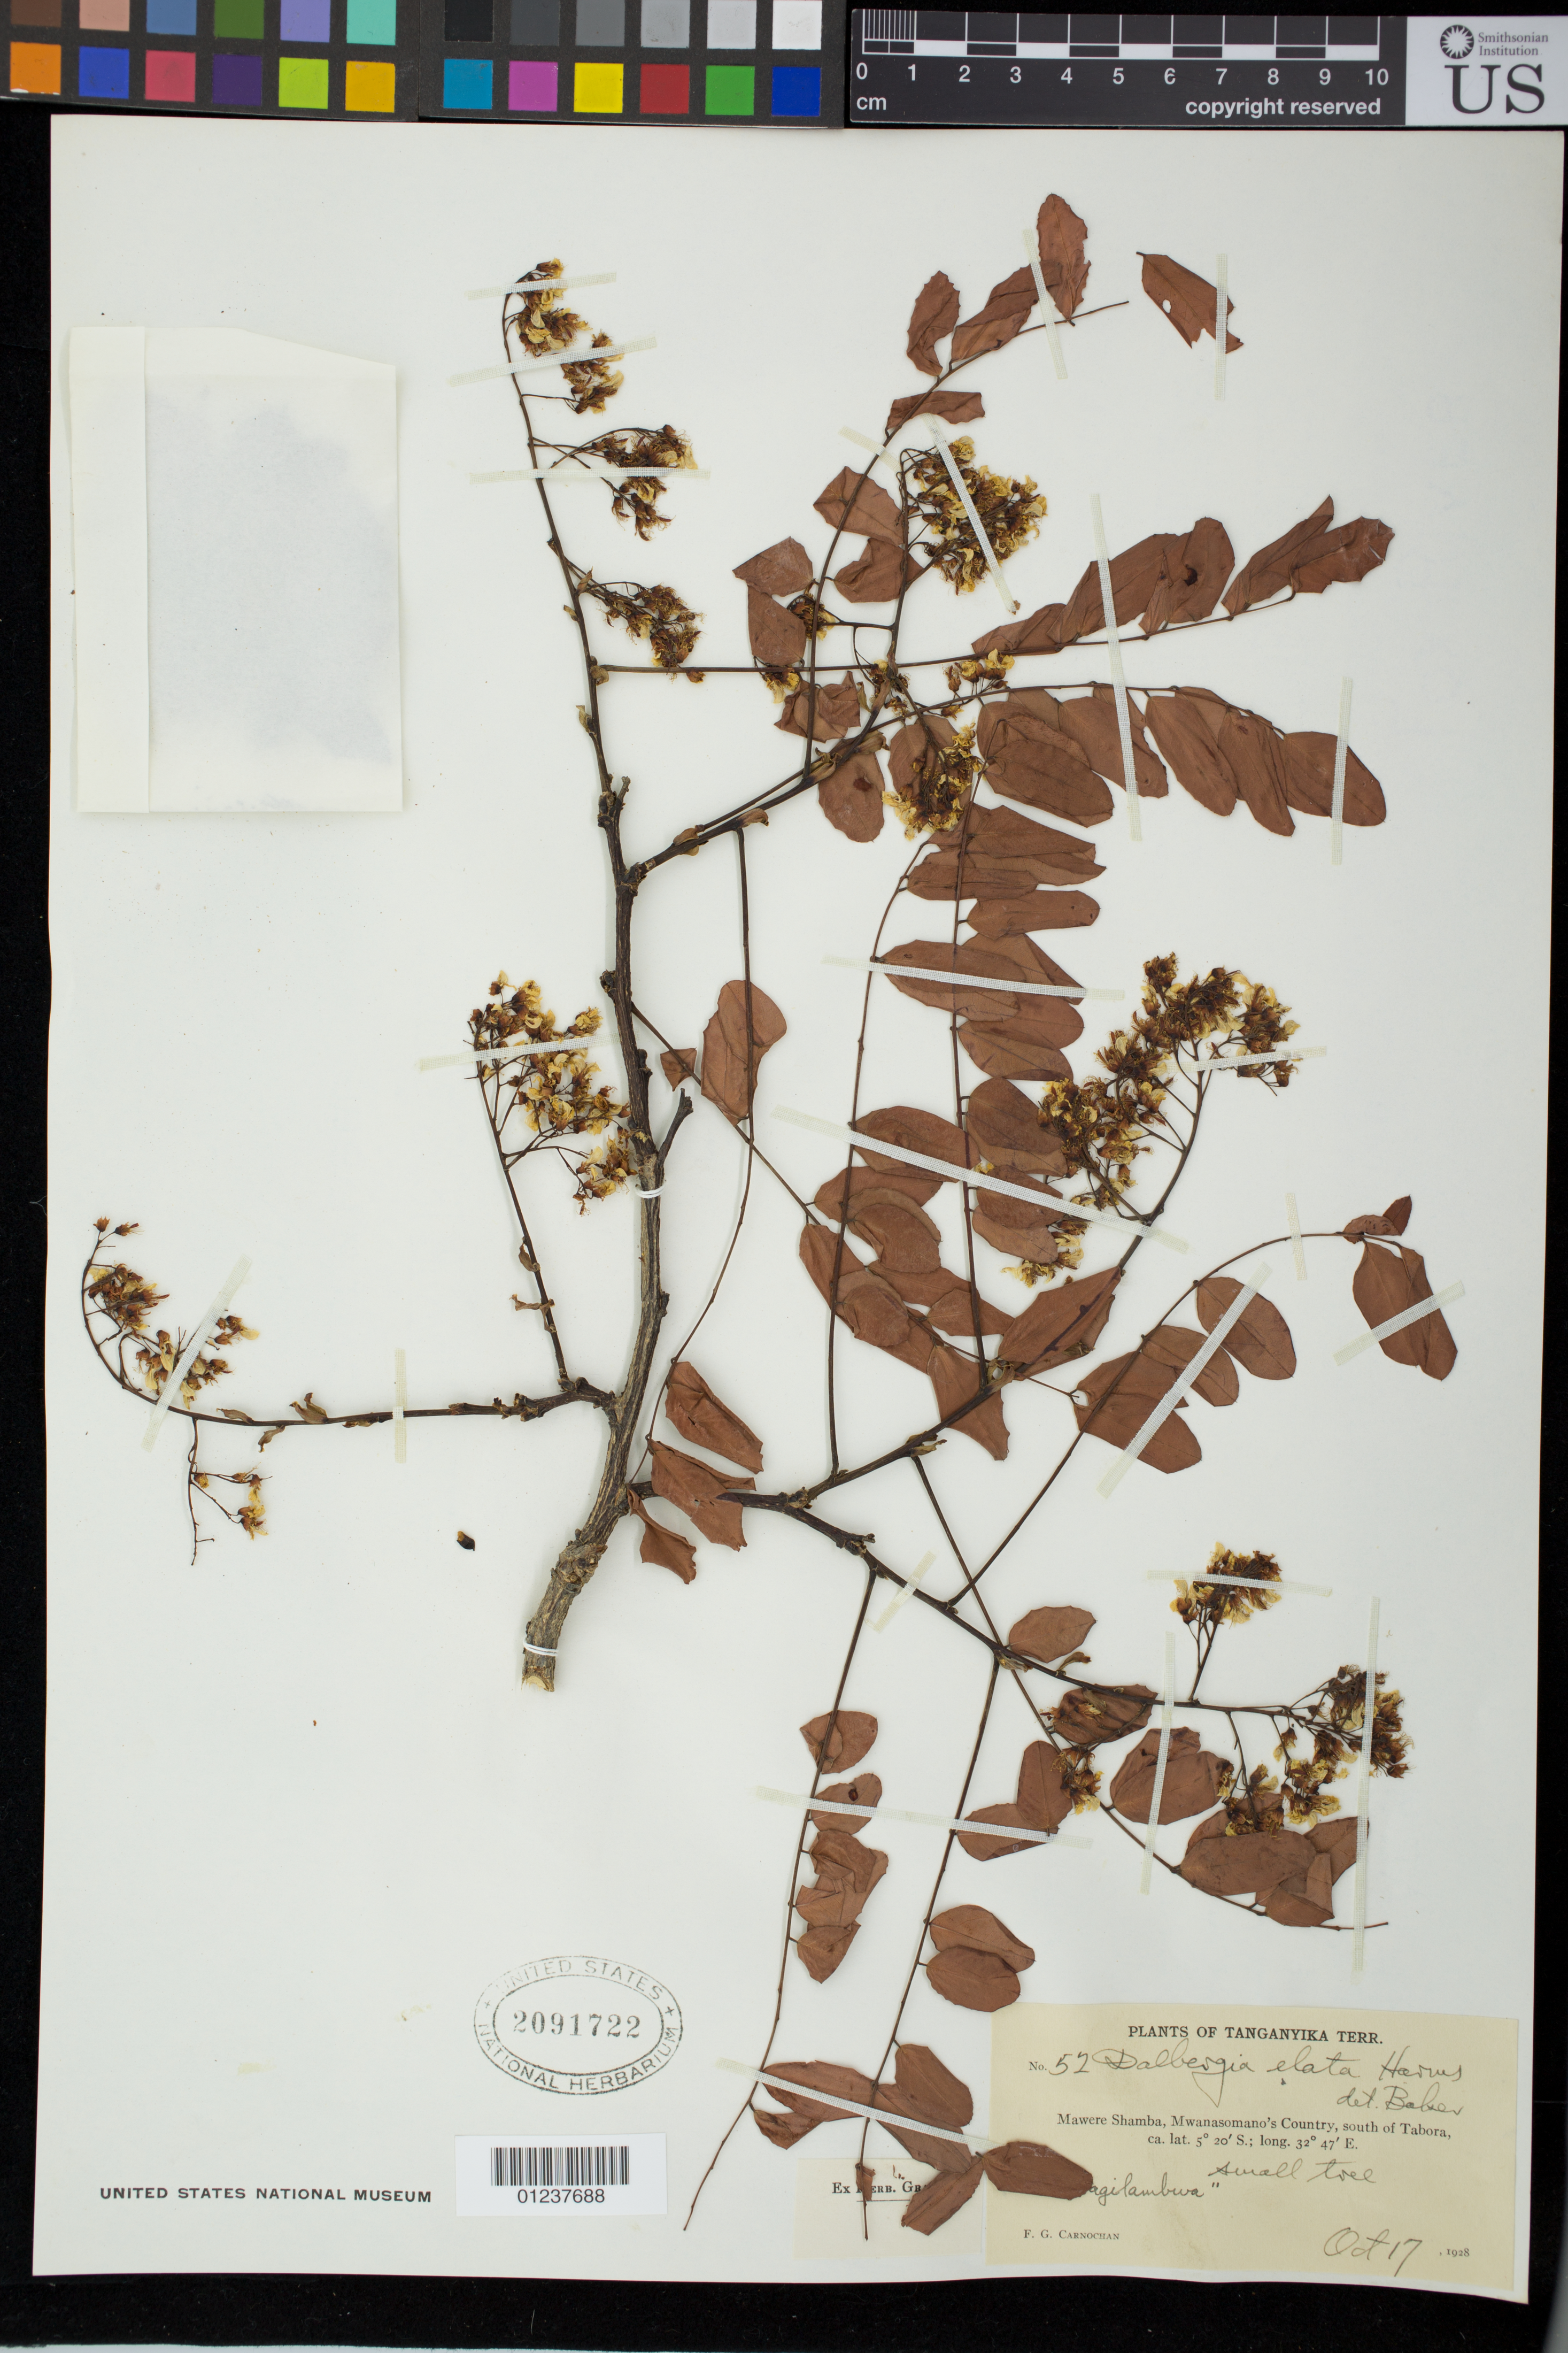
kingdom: Plantae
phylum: Tracheophyta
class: Magnoliopsida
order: Fabales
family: Fabaceae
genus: Dalbergia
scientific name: Dalbergia elata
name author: Harms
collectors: F. Carnochan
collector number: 52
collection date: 1928-10-17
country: Tanzania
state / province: Tabora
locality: Tanganyika Terr. Mawere Shamba, Mwanasomano's Country, south of Tabora.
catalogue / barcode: US 2091722